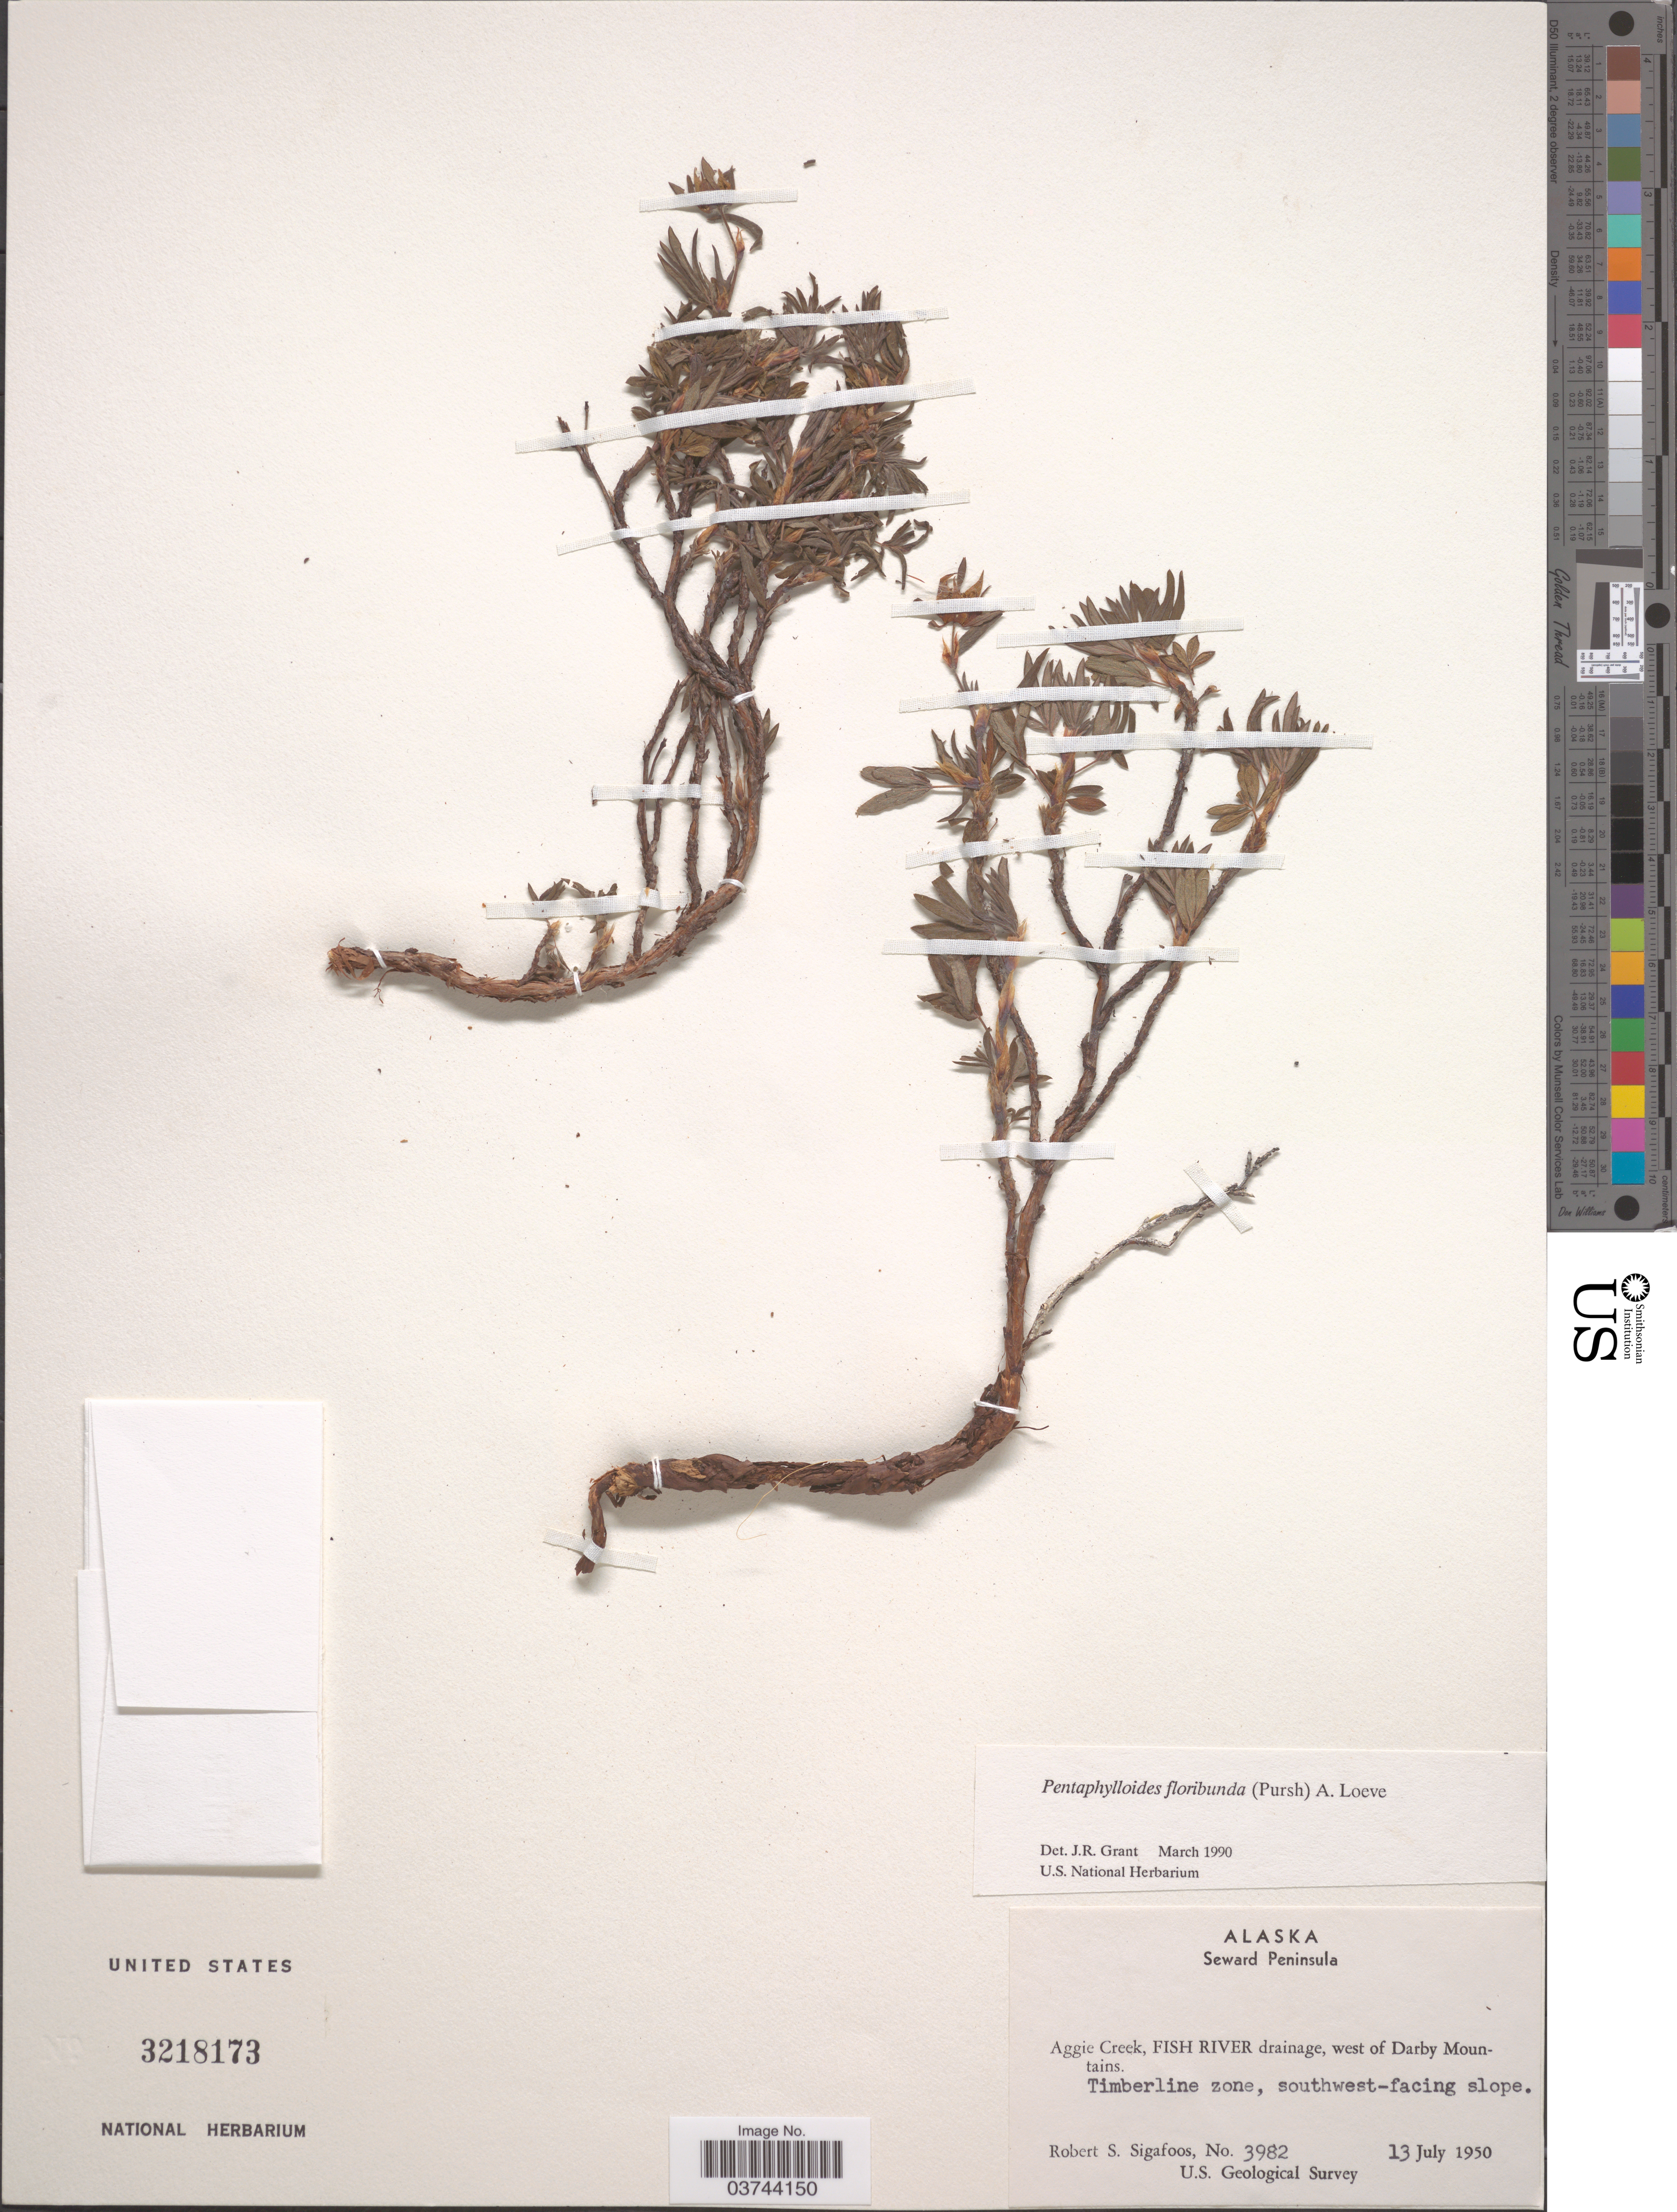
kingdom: Plantae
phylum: Tracheophyta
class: Magnoliopsida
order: Rosales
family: Rosaceae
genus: Dasiphora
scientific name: Dasiphora fruticosa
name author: (L.) Rydb.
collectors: R. Sigafoos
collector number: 3982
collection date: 1950-07-13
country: United States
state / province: Alaska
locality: Seward Peninsula. Aggie Creek, Fish River drainage, west of Darby Mountains. Timberline zone, southwest-facing slope.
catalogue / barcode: US 3218173